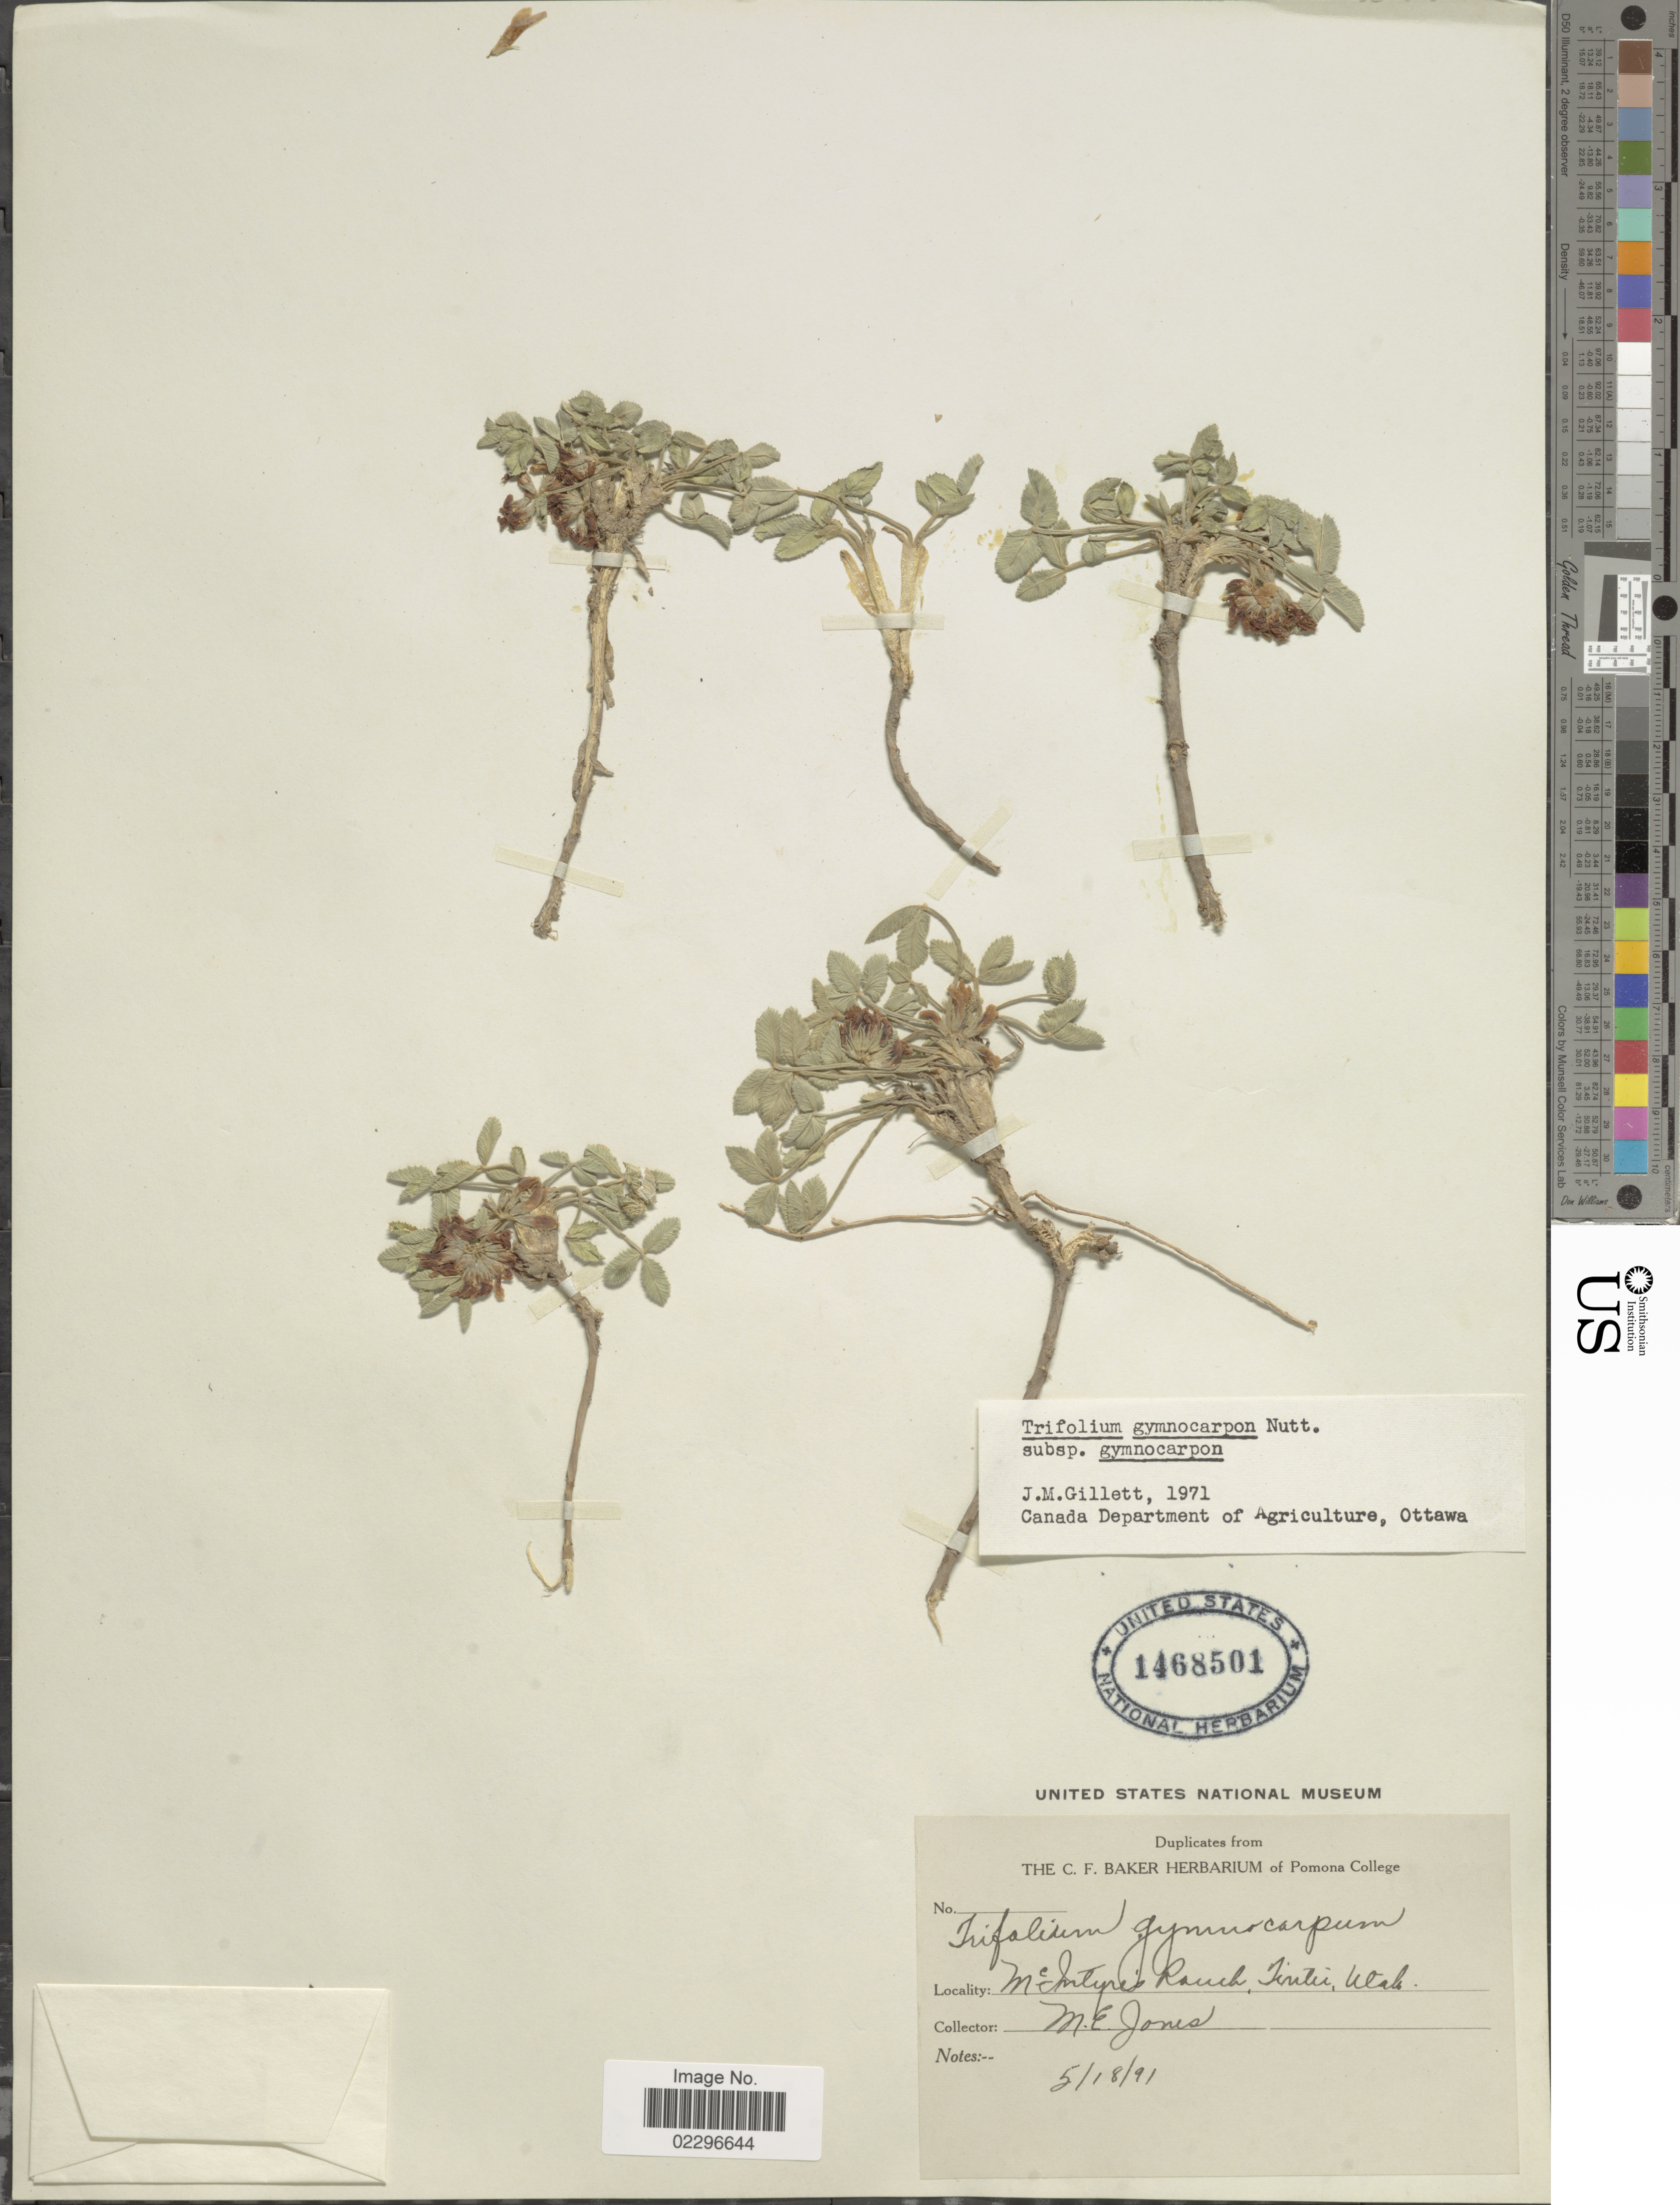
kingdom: Plantae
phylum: Tracheophyta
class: Magnoliopsida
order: Fabales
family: Fabaceae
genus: Trifolium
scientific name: Trifolium gymnocarpon subsp. gymnocarpon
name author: Nutt.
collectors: M. E. Jones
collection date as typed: Transcribed d/m/y: 18/5/91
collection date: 1891-05-18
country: United States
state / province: Utah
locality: Mcintyre Ranch, Tintic.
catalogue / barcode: US 1468501